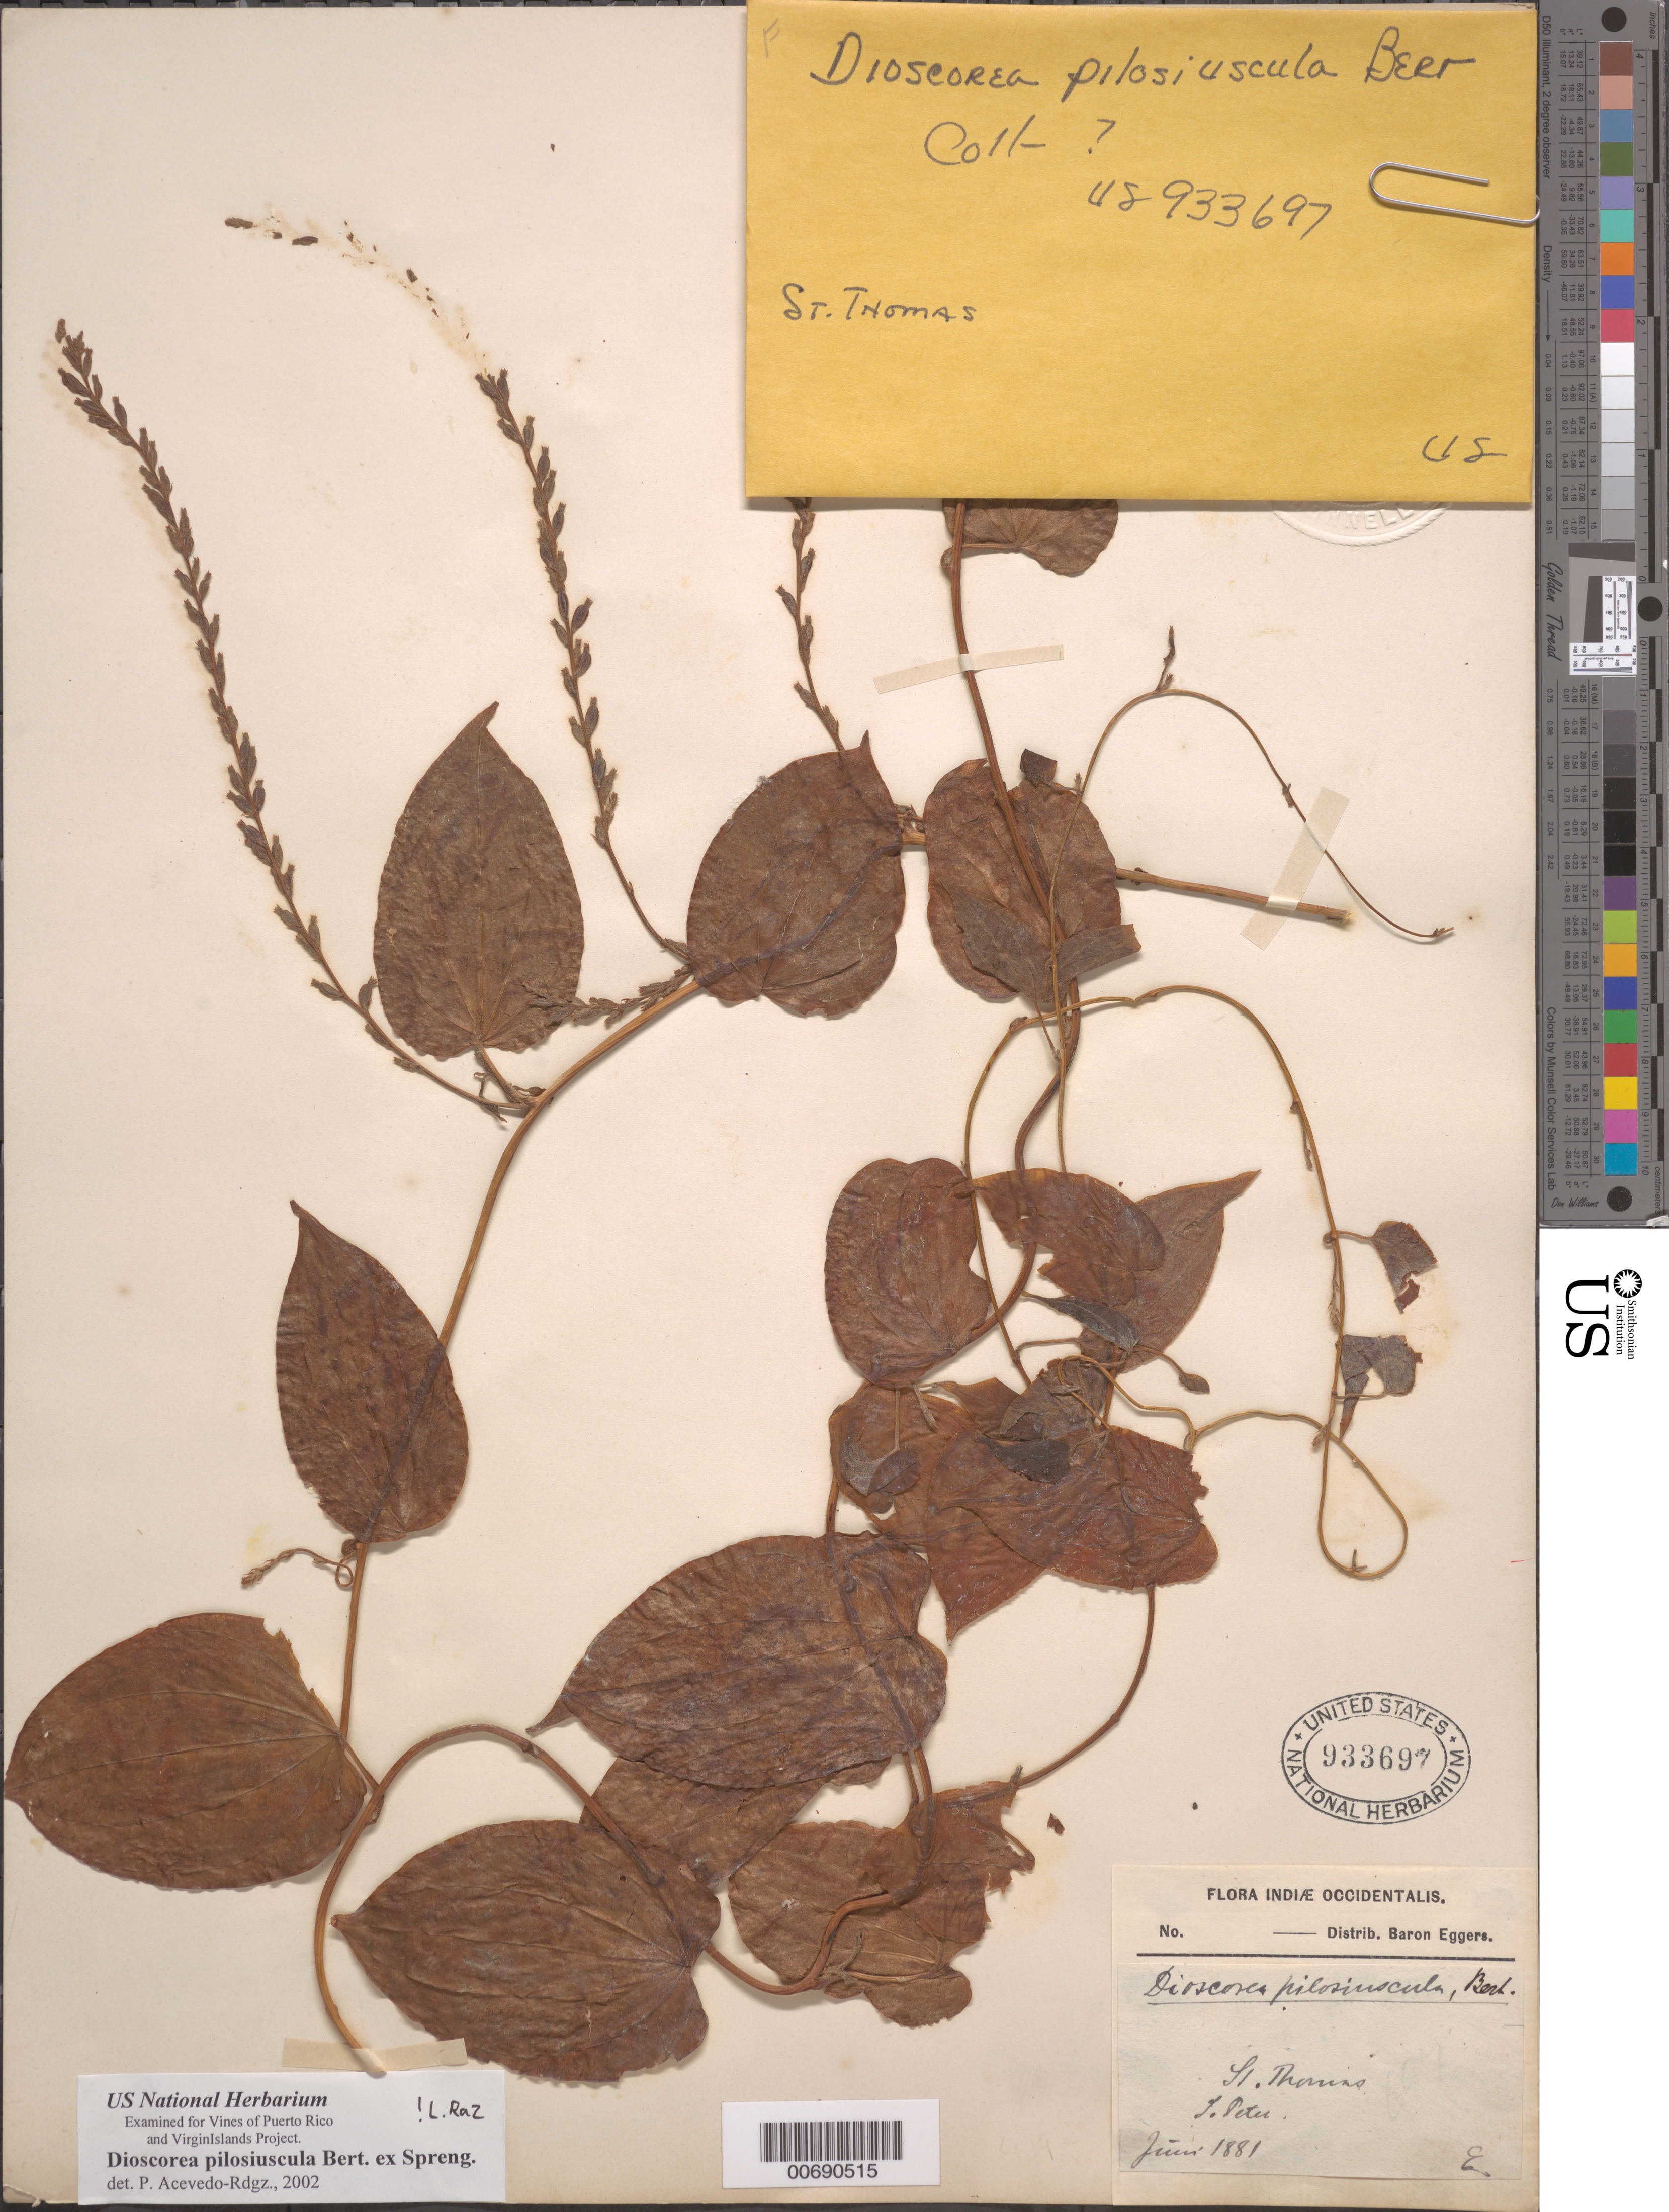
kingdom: Plantae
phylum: Tracheophyta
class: Liliopsida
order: Dioscoreales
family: Dioscoreaceae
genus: Dioscorea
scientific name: Dioscorea pilosiuscula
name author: Bertero ex Spreng.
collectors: H. F. A. von Eggers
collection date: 1881-06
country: U.S. Virgin Islands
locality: Indiæ occidentalis. St. Thomas. S. Peter.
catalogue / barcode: US 933697